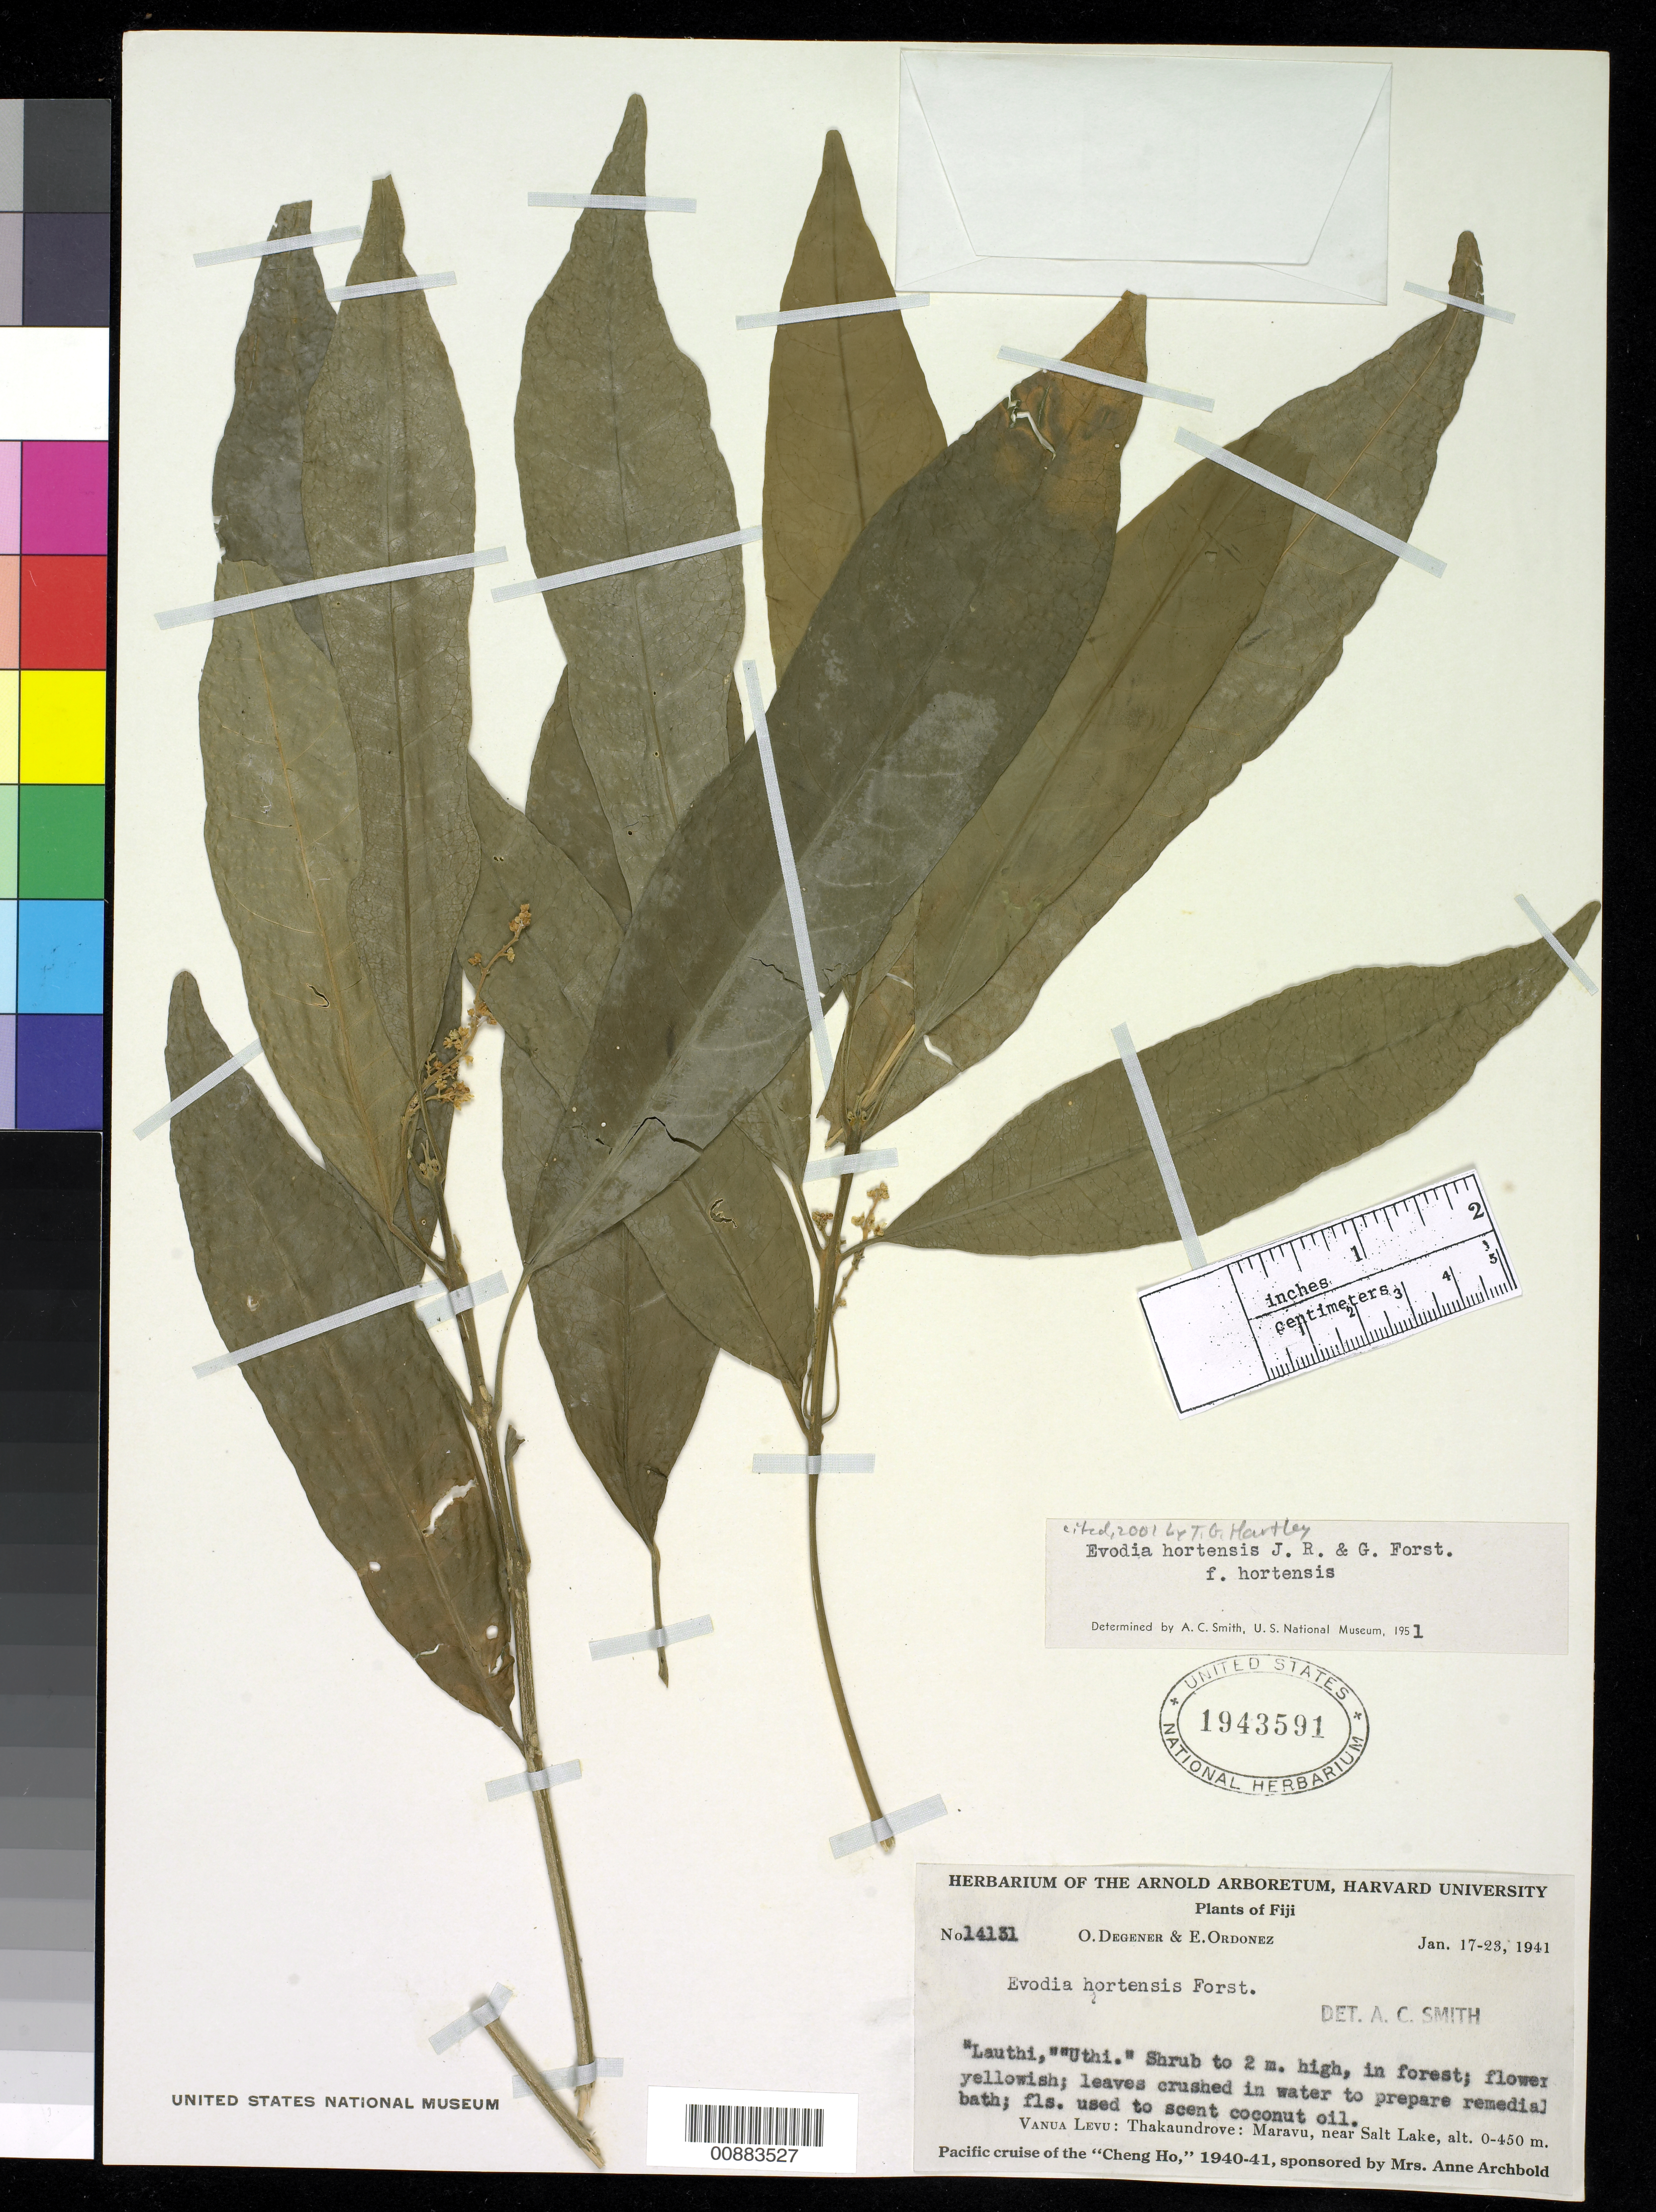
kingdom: Plantae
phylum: Tracheophyta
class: Magnoliopsida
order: Sapindales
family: Rutaceae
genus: Euodia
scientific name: Euodia hortensis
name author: J.R. Forst. & G. Forst.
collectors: O. Degener & E. Ordonez.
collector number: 14131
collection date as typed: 17 Jan 1941 to 23 Jan 1941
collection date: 1941-01-17/1941-01-23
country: Fiji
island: Vanua Levu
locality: Thakaundrove: Maravu, near Salt Lake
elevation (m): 0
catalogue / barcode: US 1943591